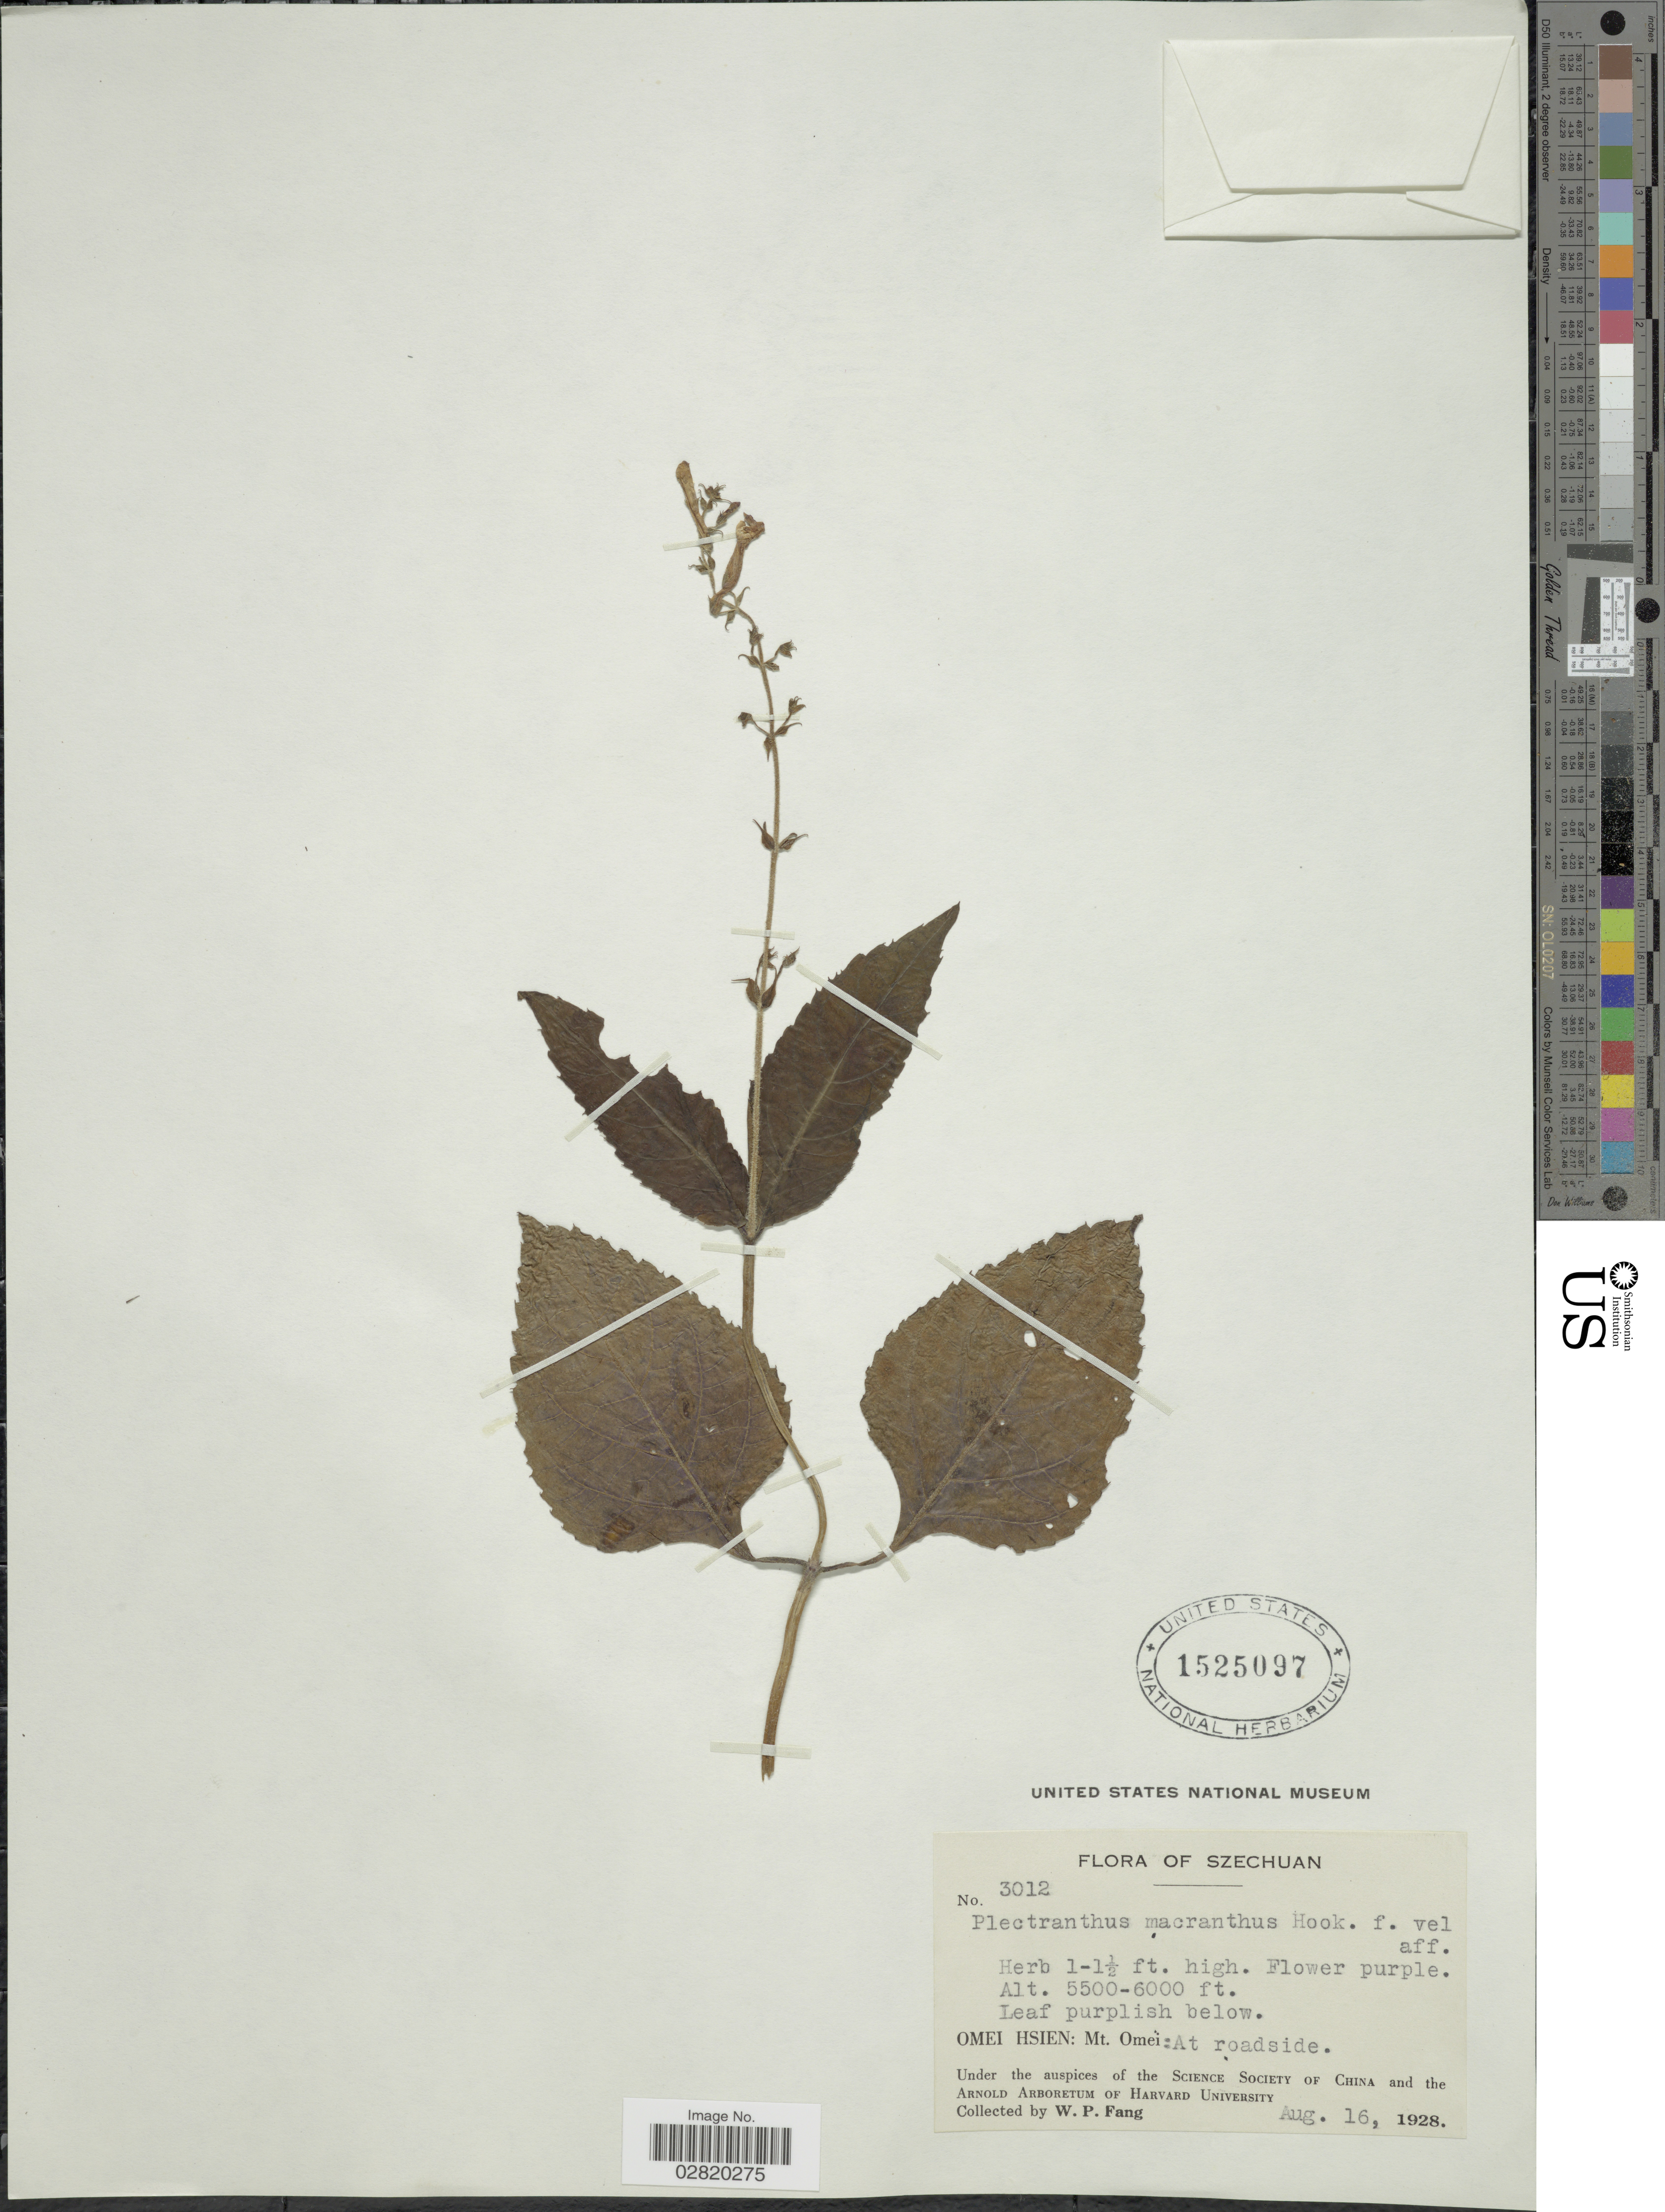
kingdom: Plantae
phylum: Tracheophyta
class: Magnoliopsida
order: Lamiales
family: Lamiaceae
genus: Siphocranion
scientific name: Siphocranion nudipes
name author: (Hemsl.) Kudô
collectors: W. P. Fang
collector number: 3012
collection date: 1928-08-16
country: China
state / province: Sichuan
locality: Szechuan. Omei Hsien: Mt. Omei: At roadside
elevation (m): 1676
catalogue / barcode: US 1525097